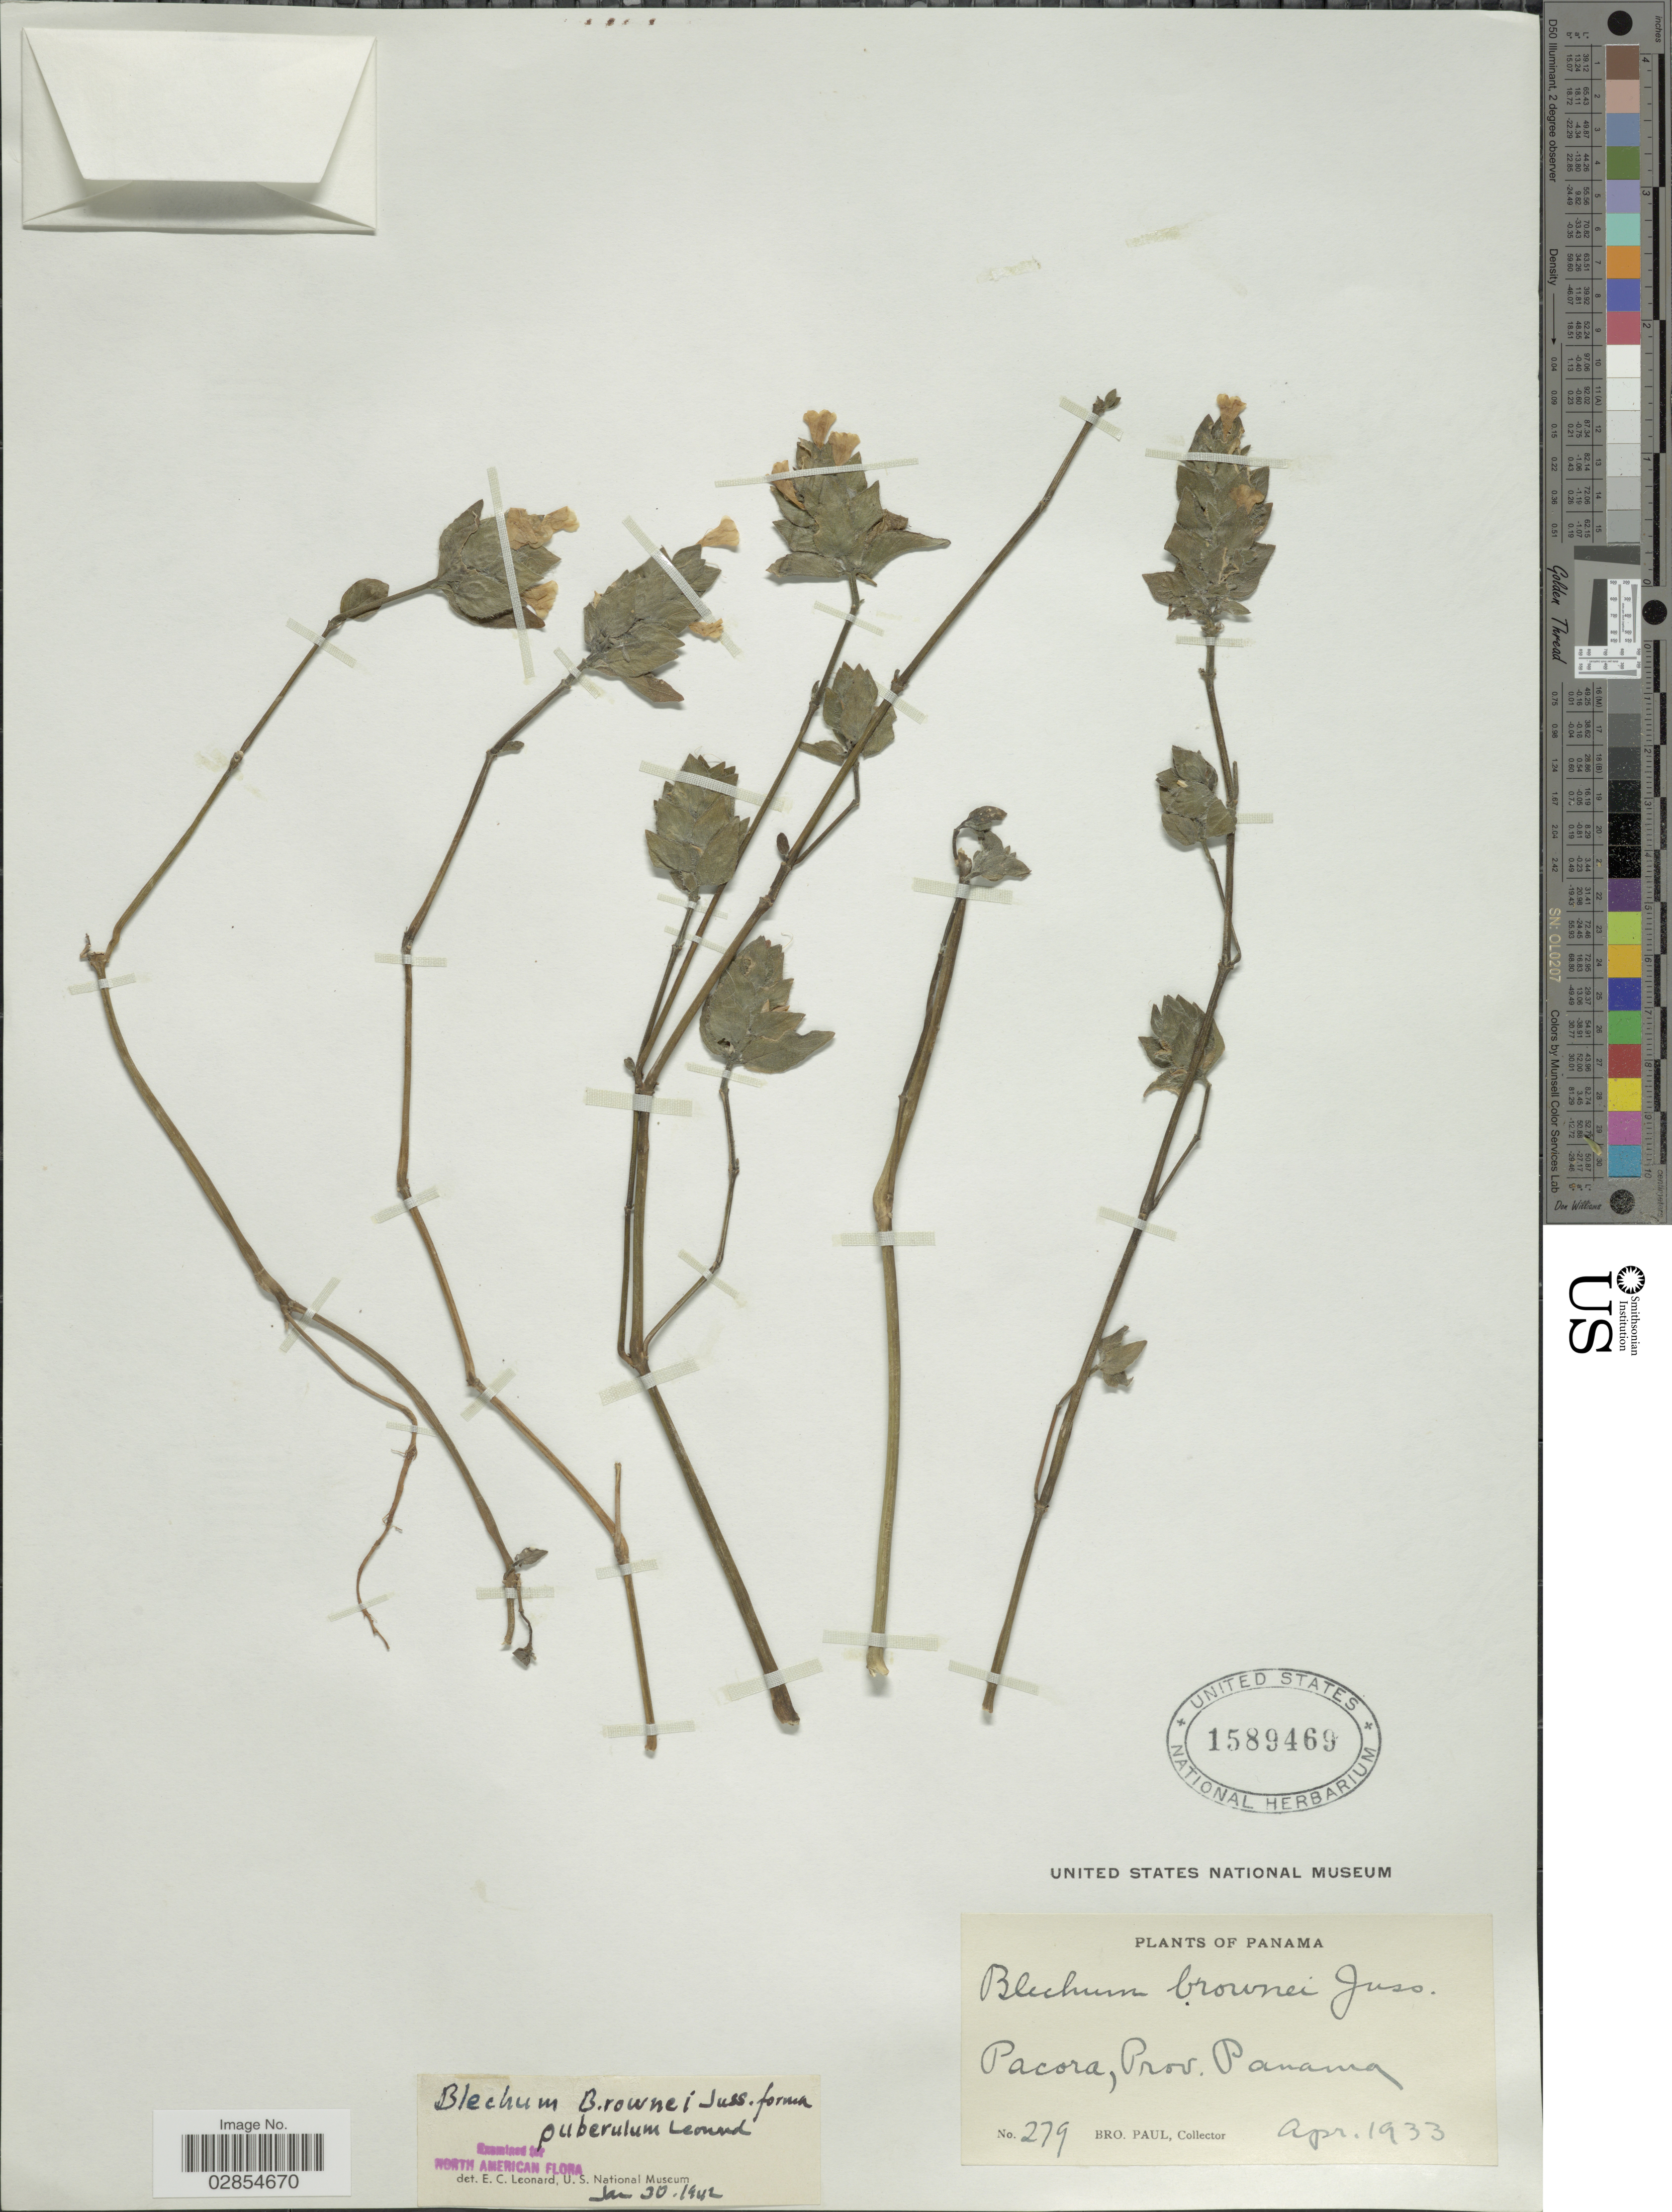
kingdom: Plantae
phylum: Tracheophyta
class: Magnoliopsida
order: Lamiales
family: Acanthaceae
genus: Blechum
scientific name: Blechum pyramidatum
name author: (Lam.) Urb.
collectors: B. Paul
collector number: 279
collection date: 1933-04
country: Panama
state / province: Panamá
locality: Pacora, Prov. Panama.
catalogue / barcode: US 1589469